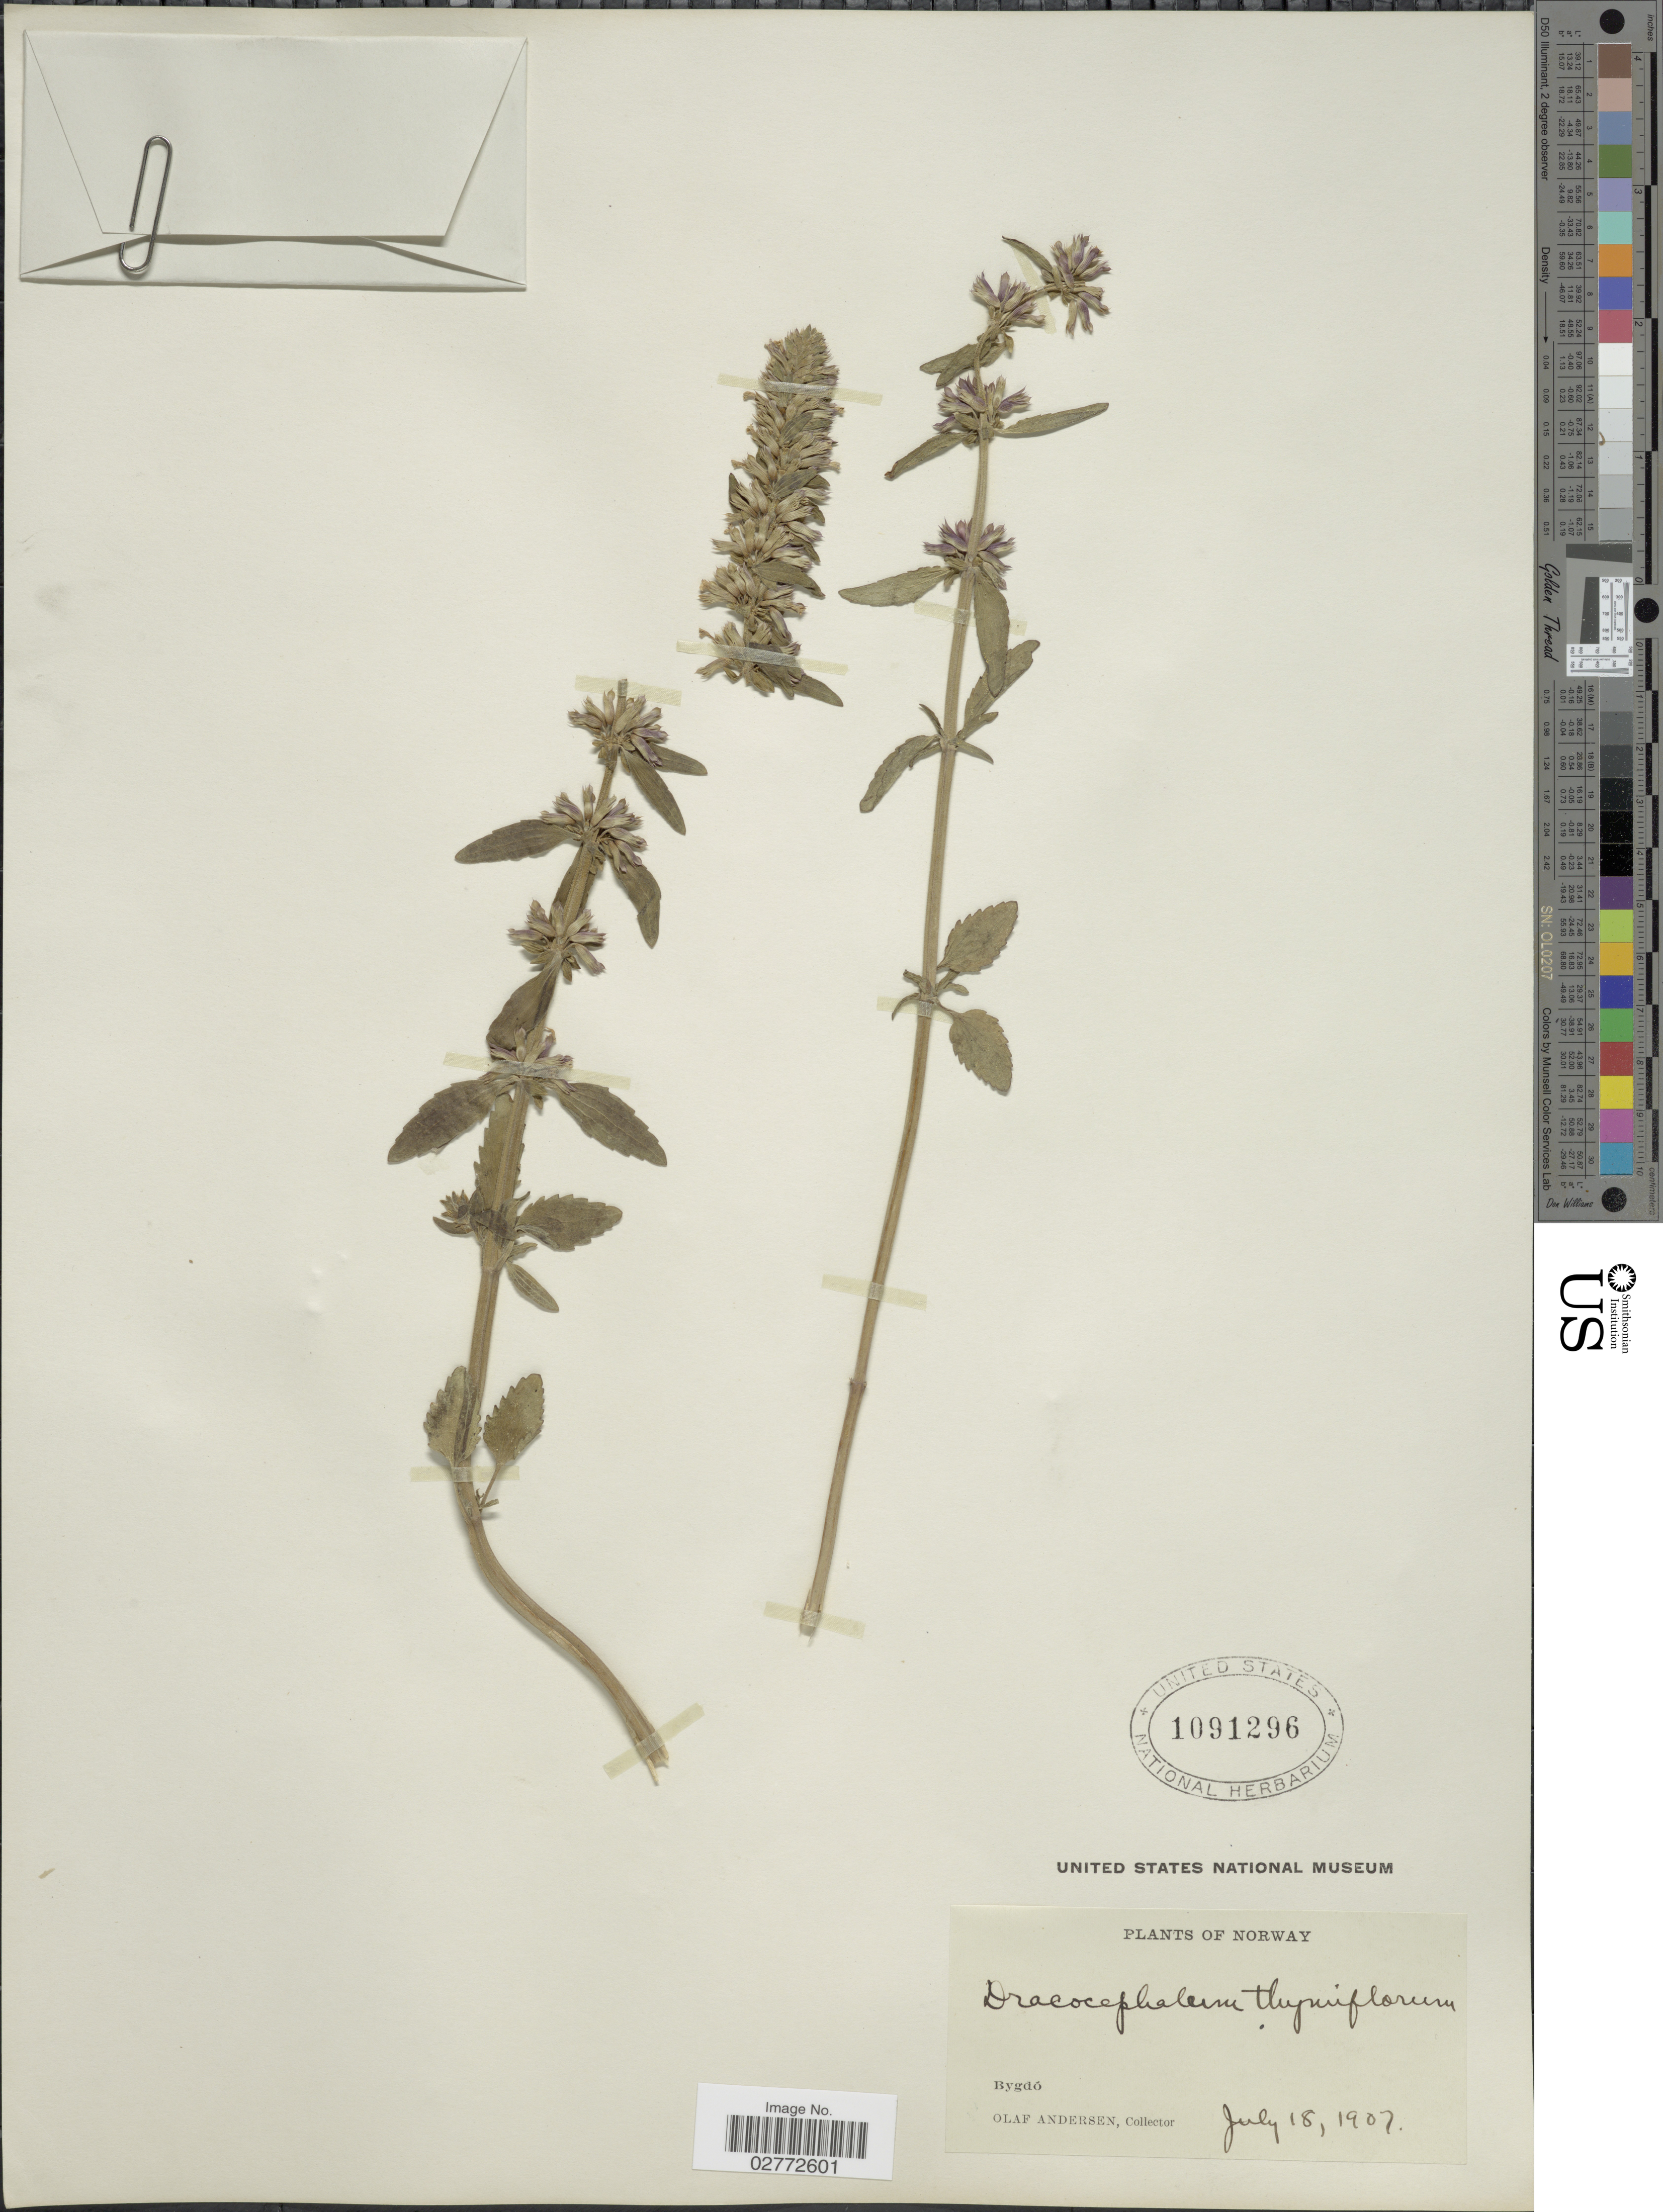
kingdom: Plantae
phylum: Tracheophyta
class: Magnoliopsida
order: Lamiales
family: Lamiaceae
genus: Dracocephalum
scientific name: Dracocephalum thymiflorum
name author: L.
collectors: O. Andersen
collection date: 1907-07-18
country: Norway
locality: Bygdó.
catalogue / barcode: US 1091296